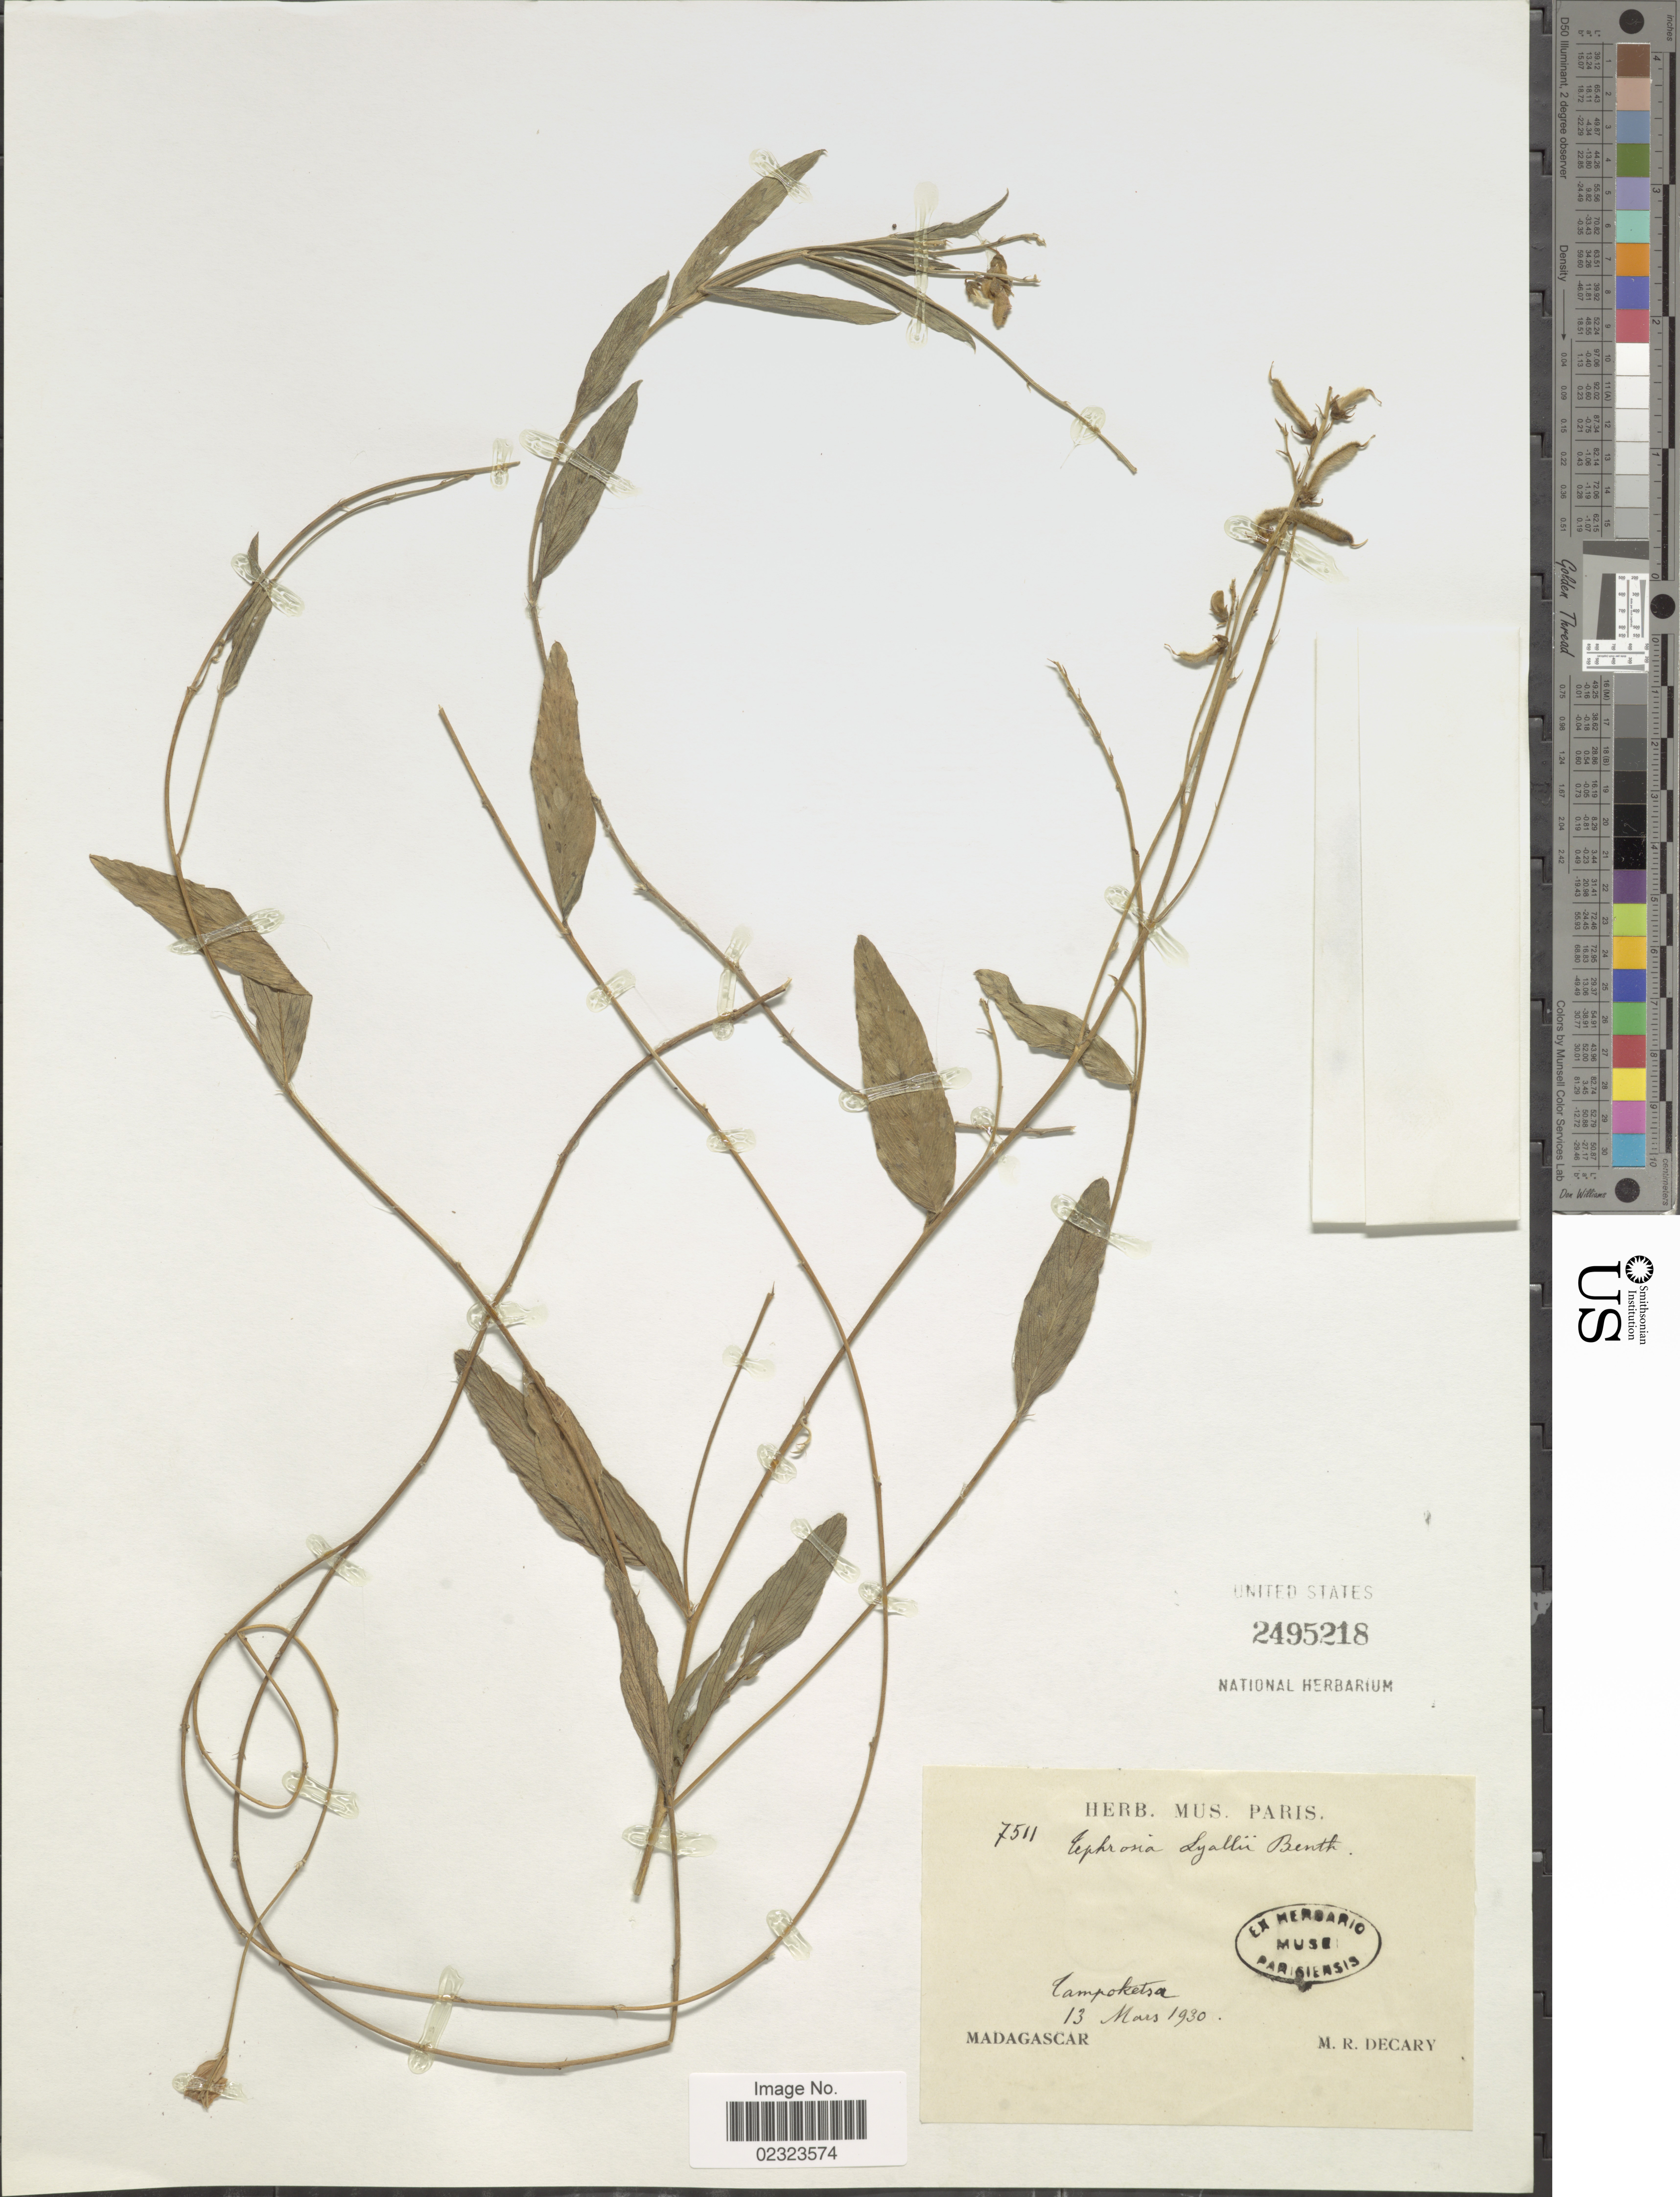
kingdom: Plantae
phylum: Tracheophyta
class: Magnoliopsida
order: Fabales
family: Fabaceae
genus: Tephrosia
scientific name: Tephrosia lyallii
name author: Baker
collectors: R. Decary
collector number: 7511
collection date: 1930-03-13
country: Madagascar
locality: Tampoketsa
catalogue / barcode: US 2495218